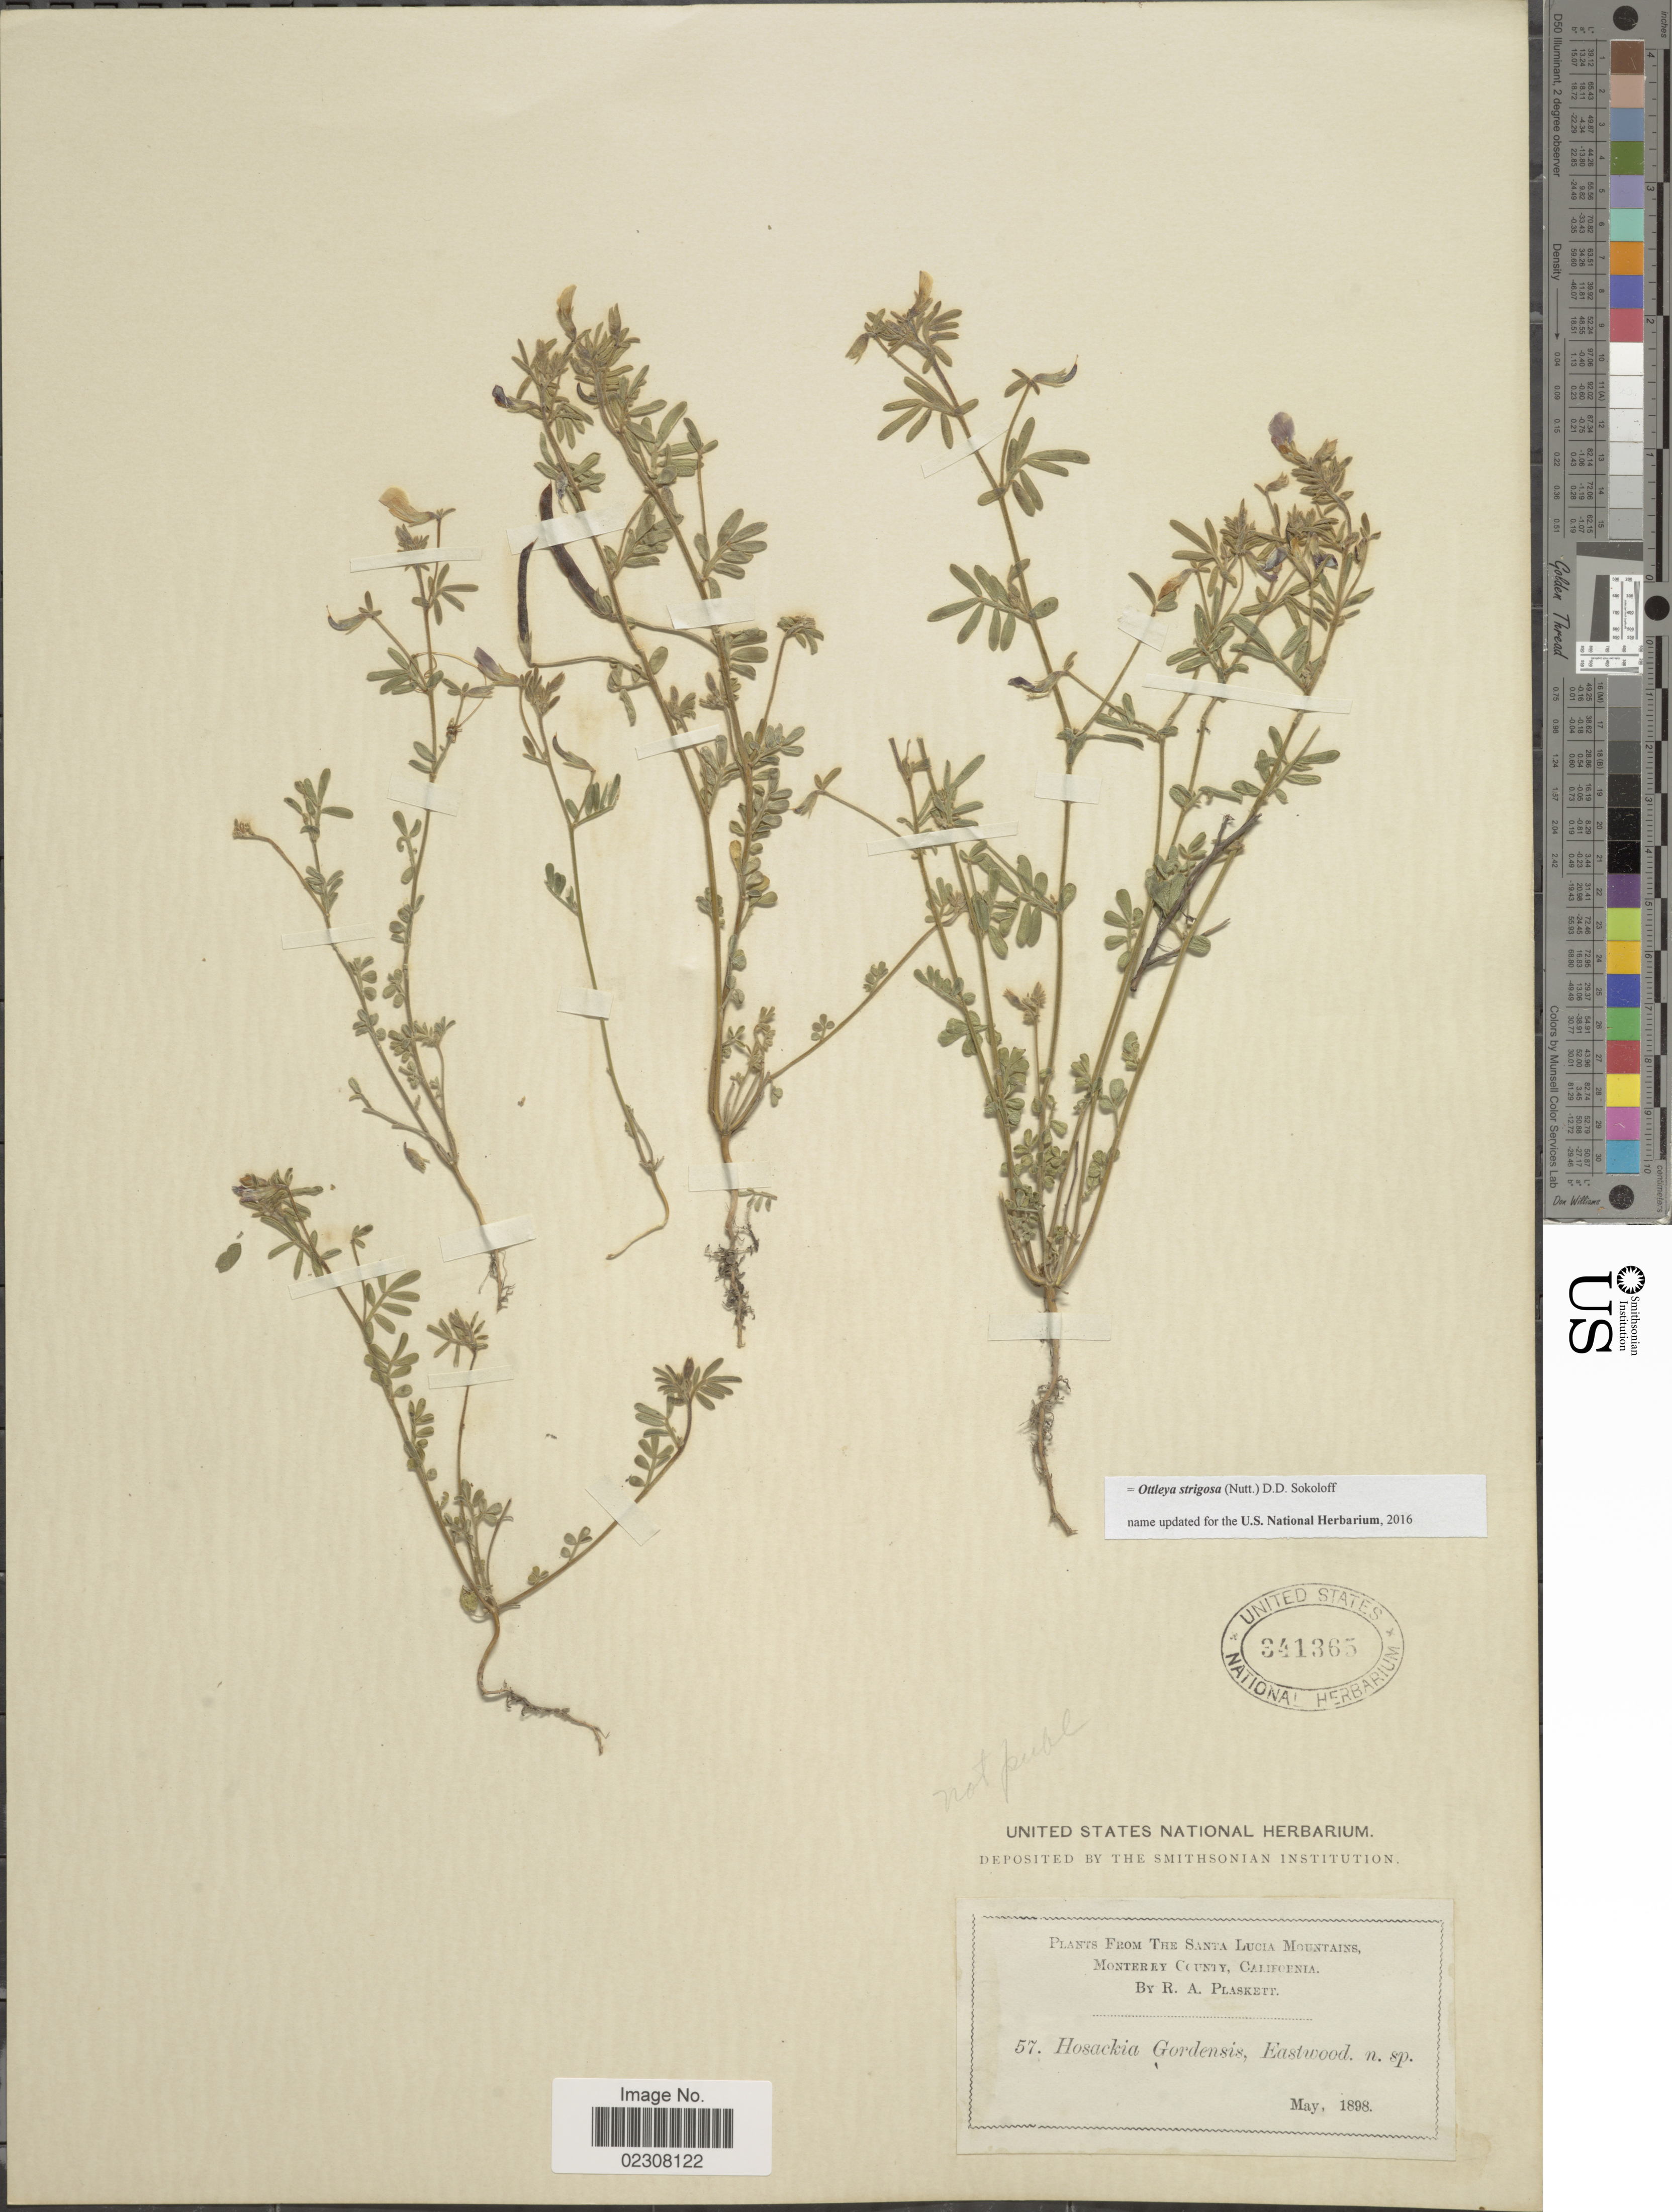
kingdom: Plantae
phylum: Tracheophyta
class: Magnoliopsida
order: Fabales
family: Fabaceae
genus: Ottleya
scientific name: Ottleya strigosa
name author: (Nutt.) D.D. Sokoloff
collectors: R. Plaskett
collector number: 57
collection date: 1898-05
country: United States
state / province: California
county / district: Monterey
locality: Santa Lucia Mountains, Monterrey County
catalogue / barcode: US 341365